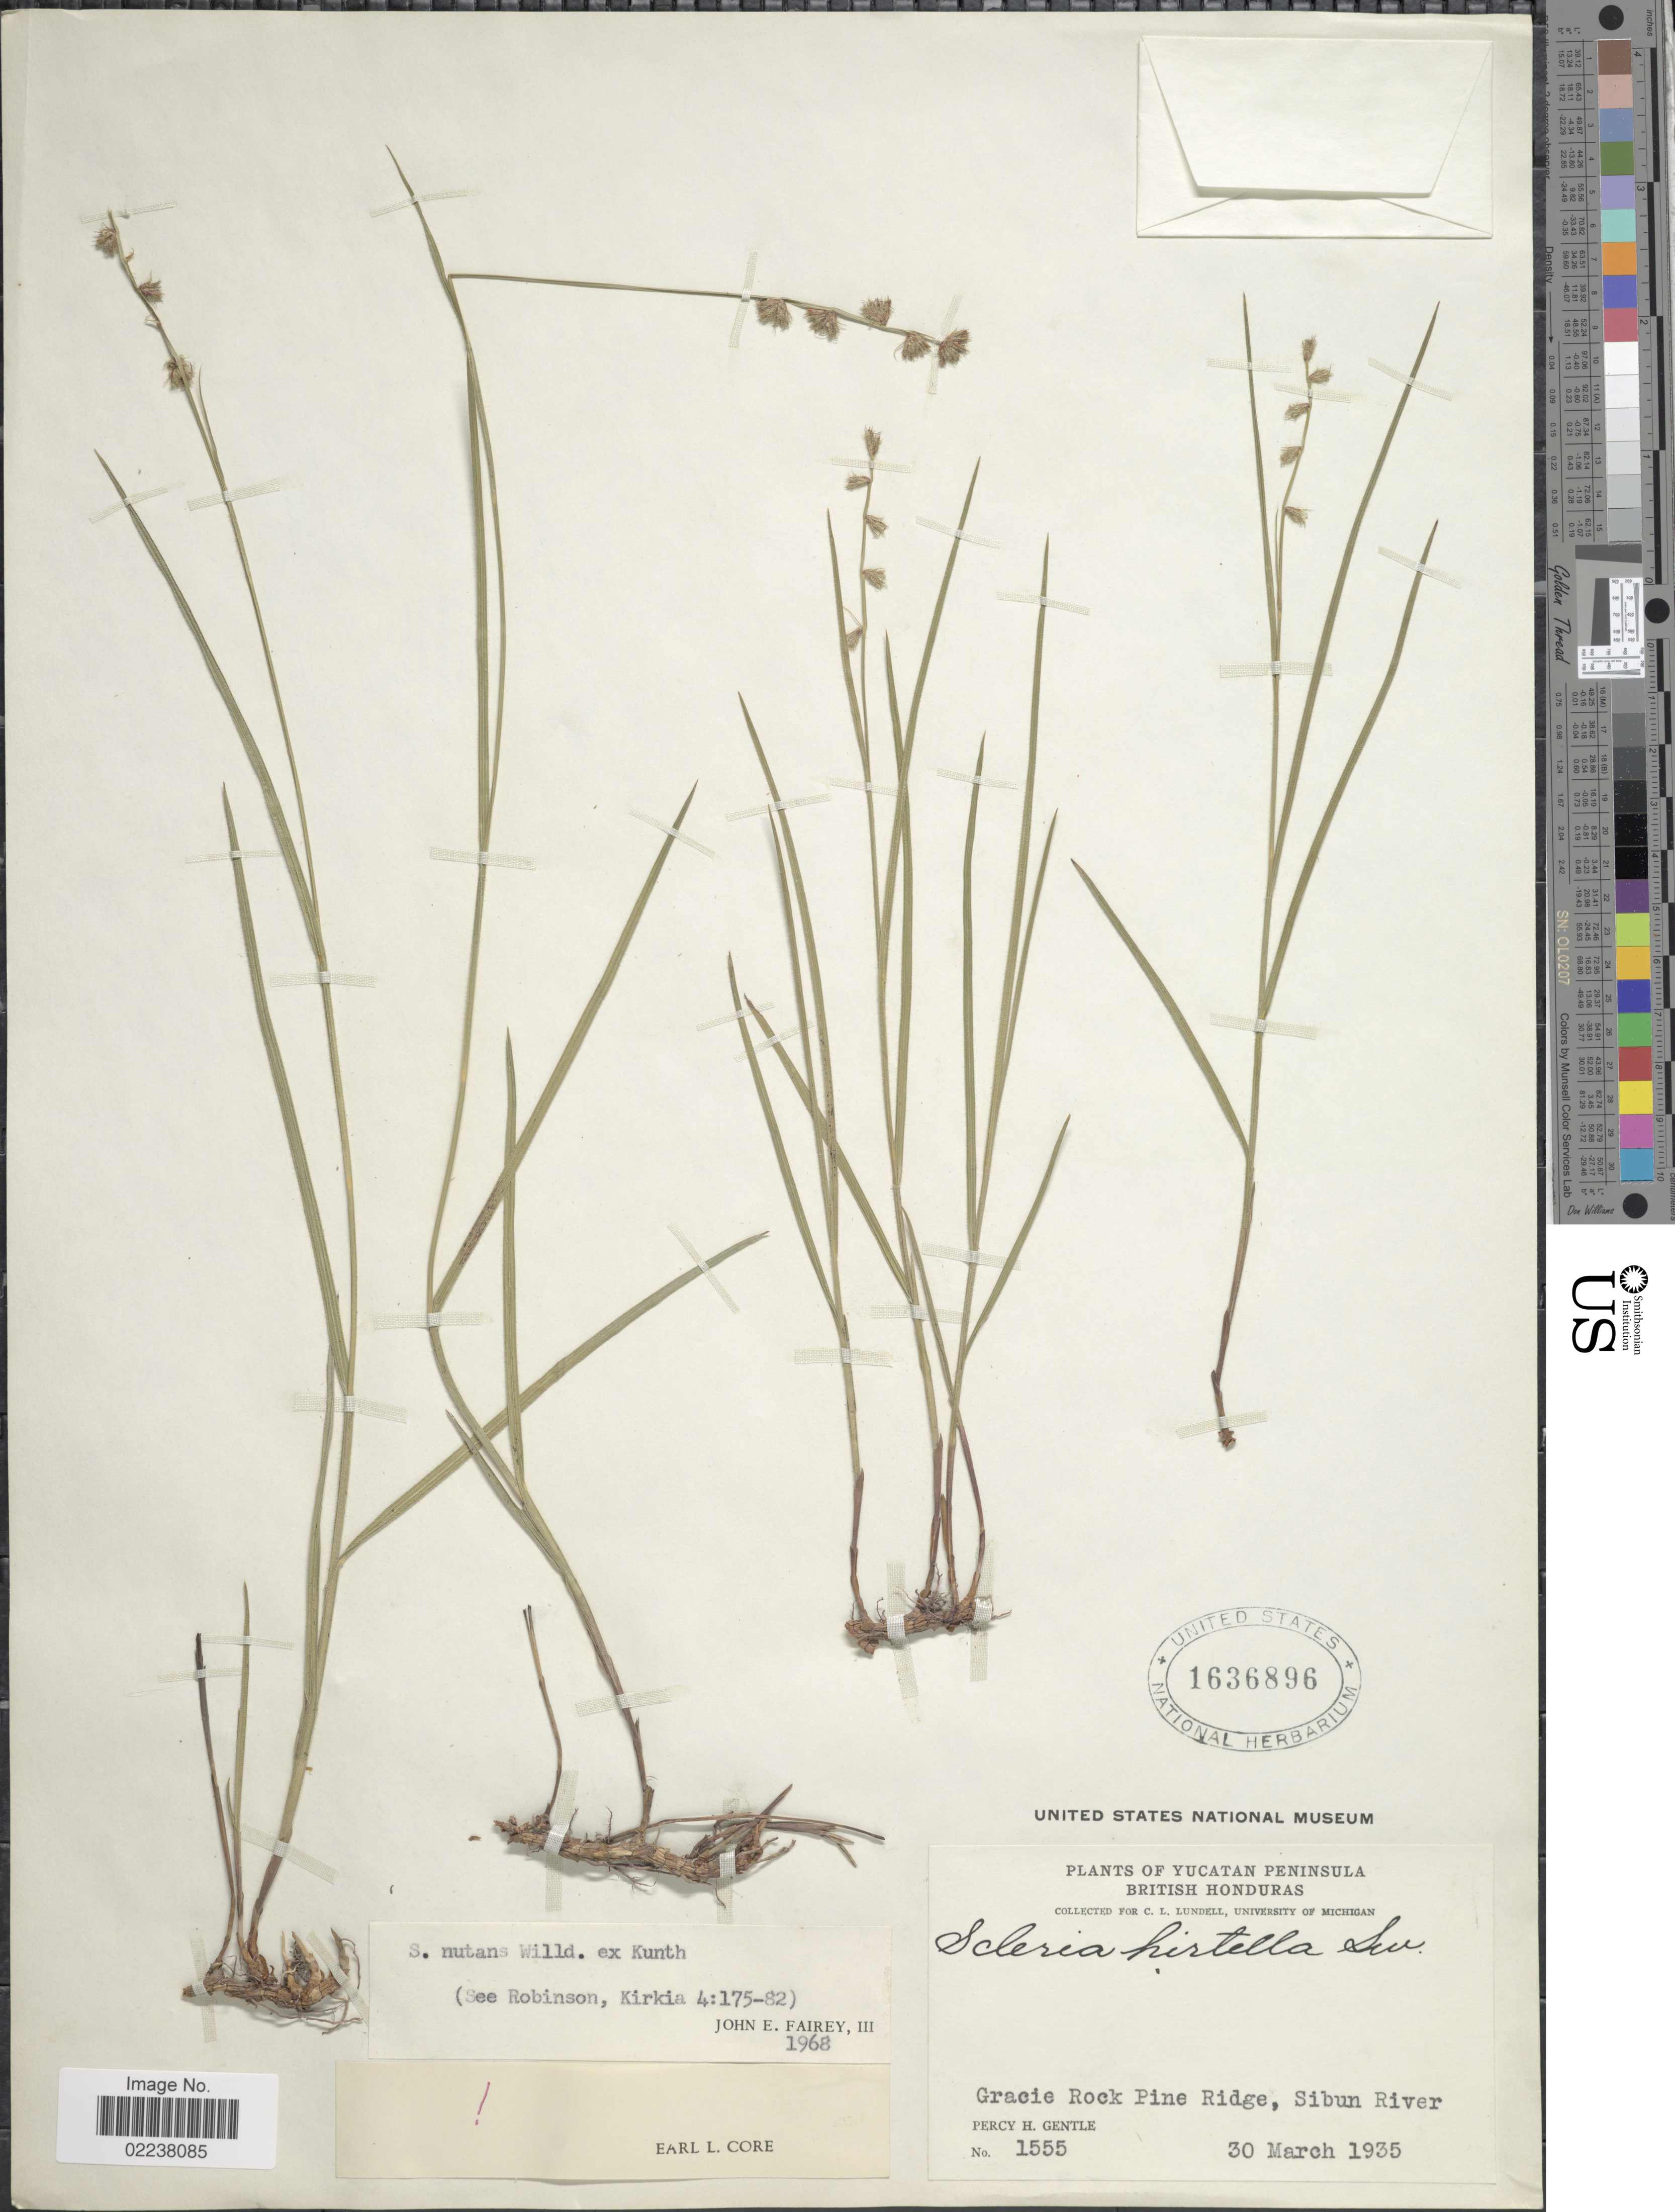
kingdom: Plantae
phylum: Tracheophyta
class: Liliopsida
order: Poales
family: Cyperaceae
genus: Scleria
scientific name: Scleria distans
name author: Poir.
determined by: Strong, Mark T., (BOT), Smithsonian Institution - National Museum of Natural History (UNITED STATES)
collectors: P. H. Gentle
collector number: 1555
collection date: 1935-03-30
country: Belize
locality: Yucatan Peninsula, British Honduras, Gracie Rock Pine Ridge, Sibun River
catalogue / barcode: US 1636896